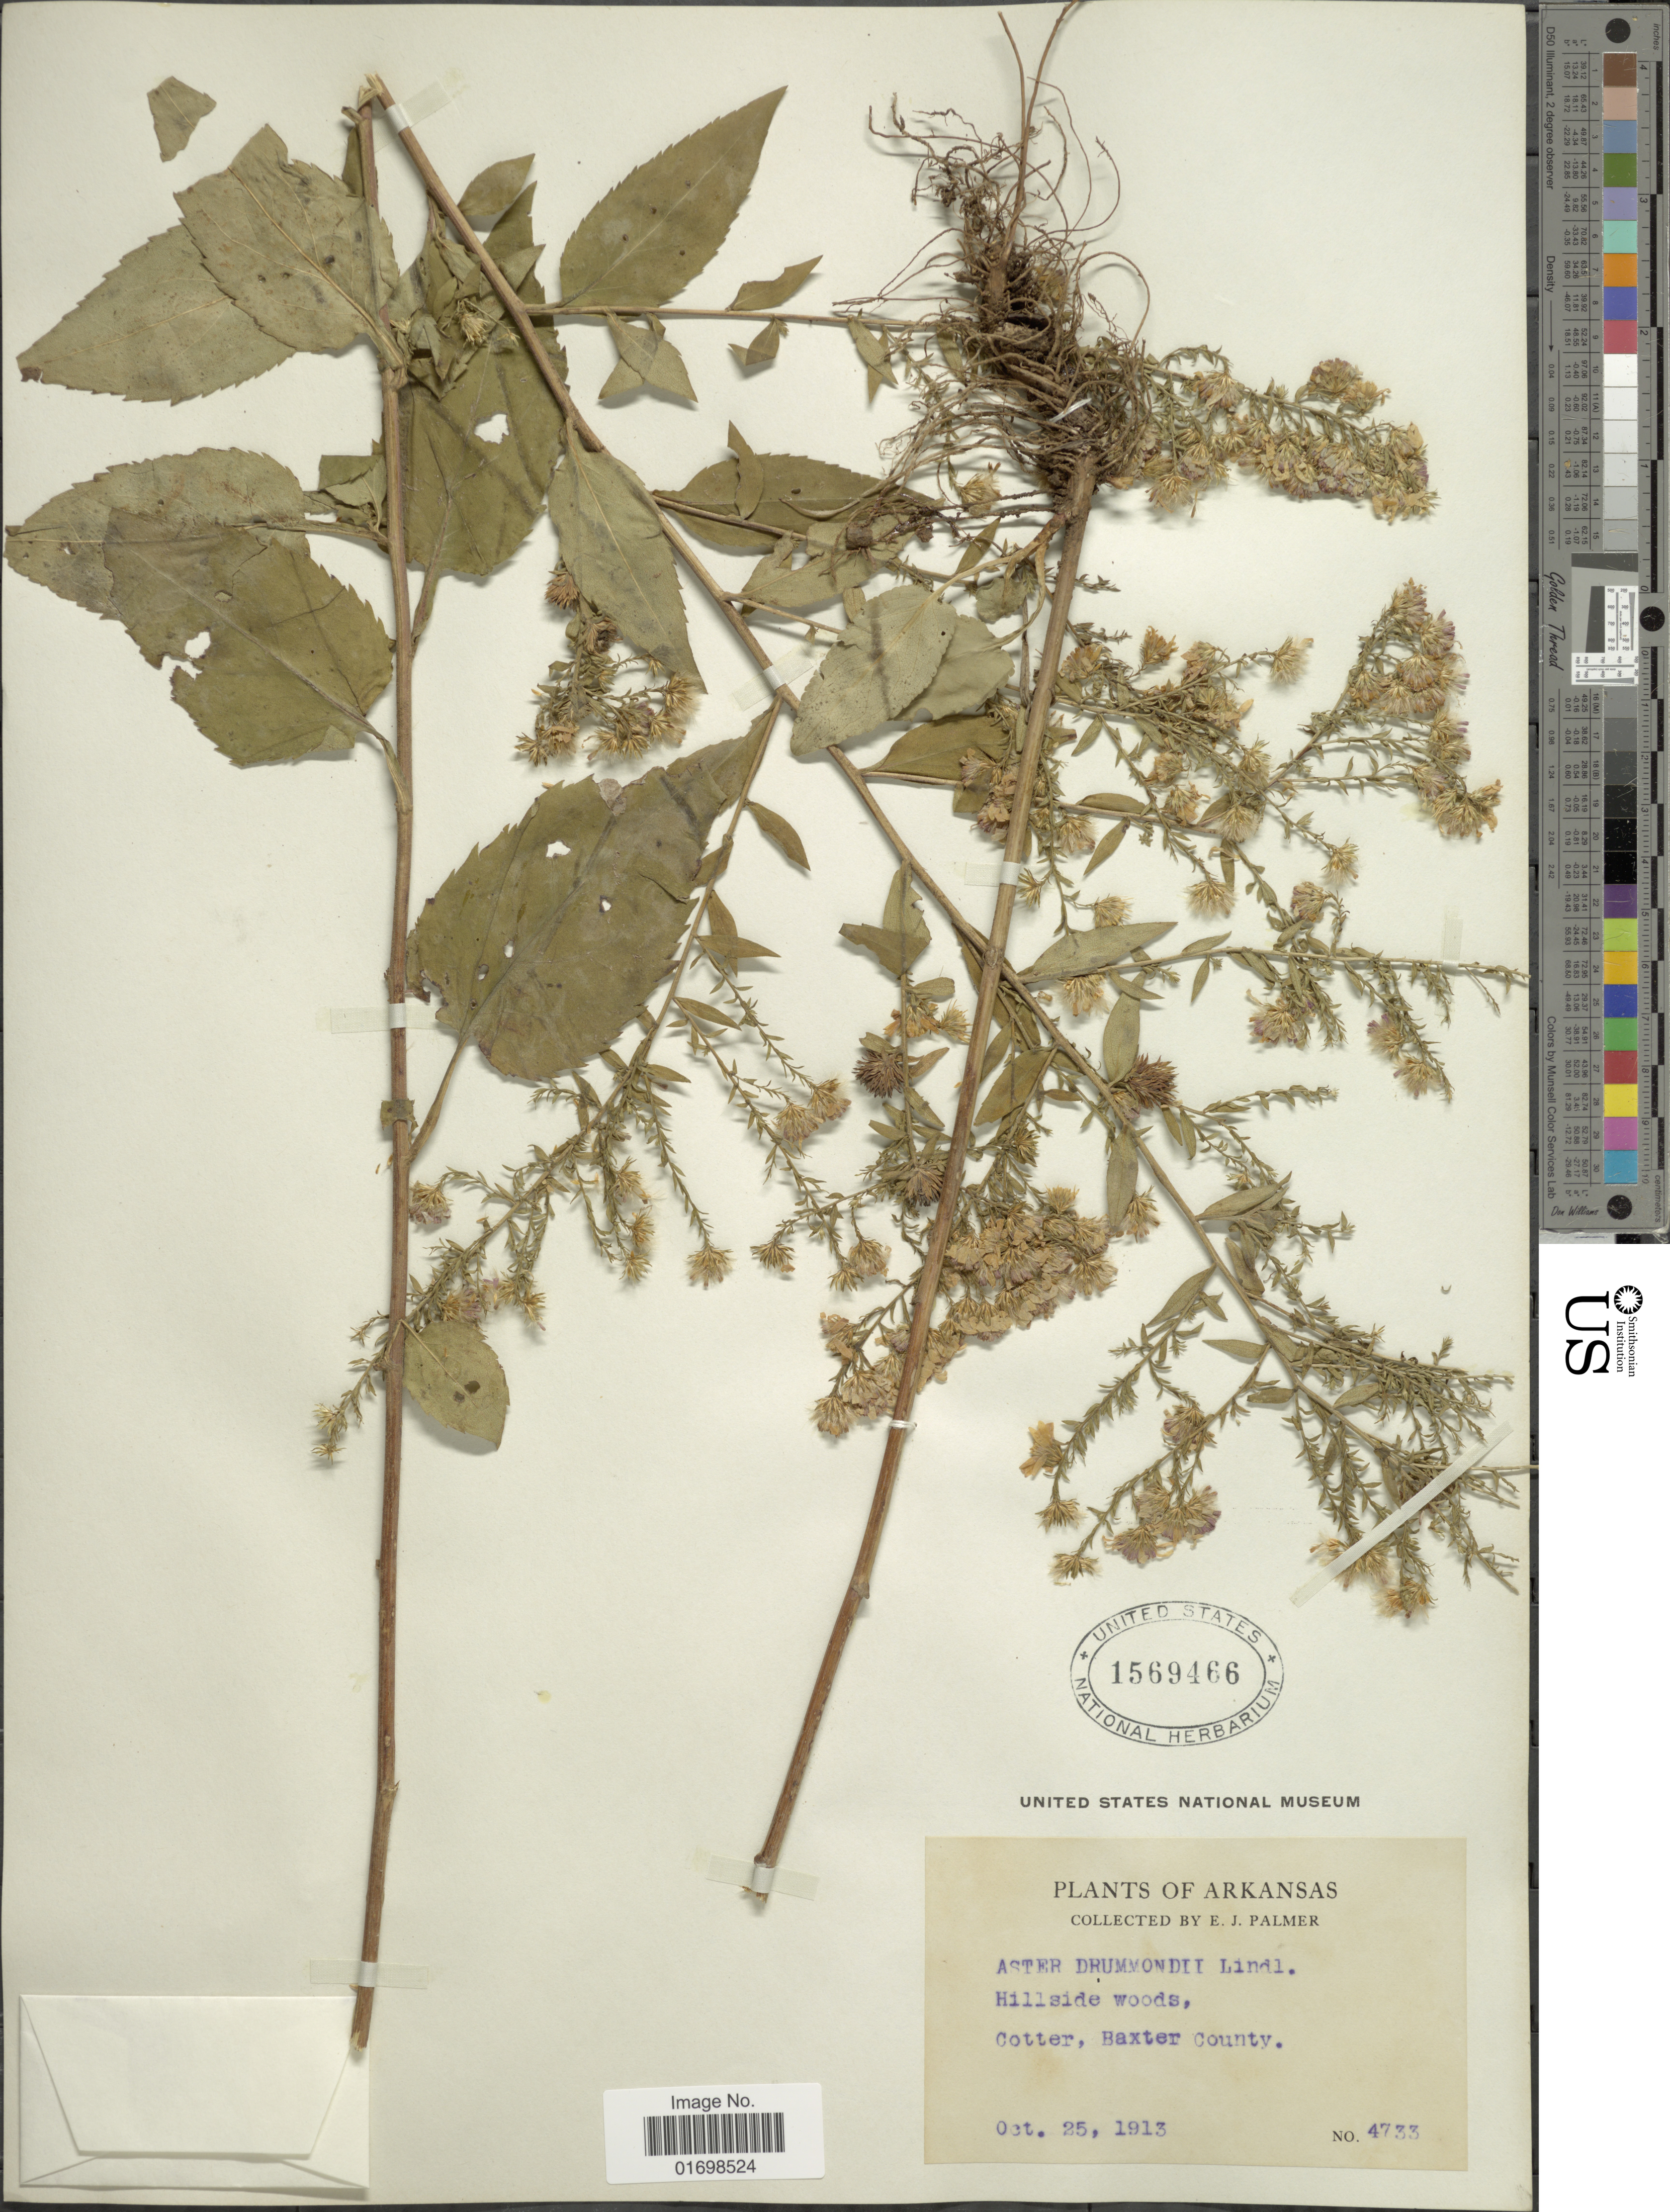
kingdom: Plantae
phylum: Tracheophyta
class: Magnoliopsida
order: Asterales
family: Asteraceae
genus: Symphyotrichum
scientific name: Symphyotrichum drummondii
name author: (Lindl.) G.L. Nesom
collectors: E. J. Palmer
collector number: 4733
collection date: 1913-10-25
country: United States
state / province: Arkansas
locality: Cotter, Baxter County.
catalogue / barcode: US 1569466